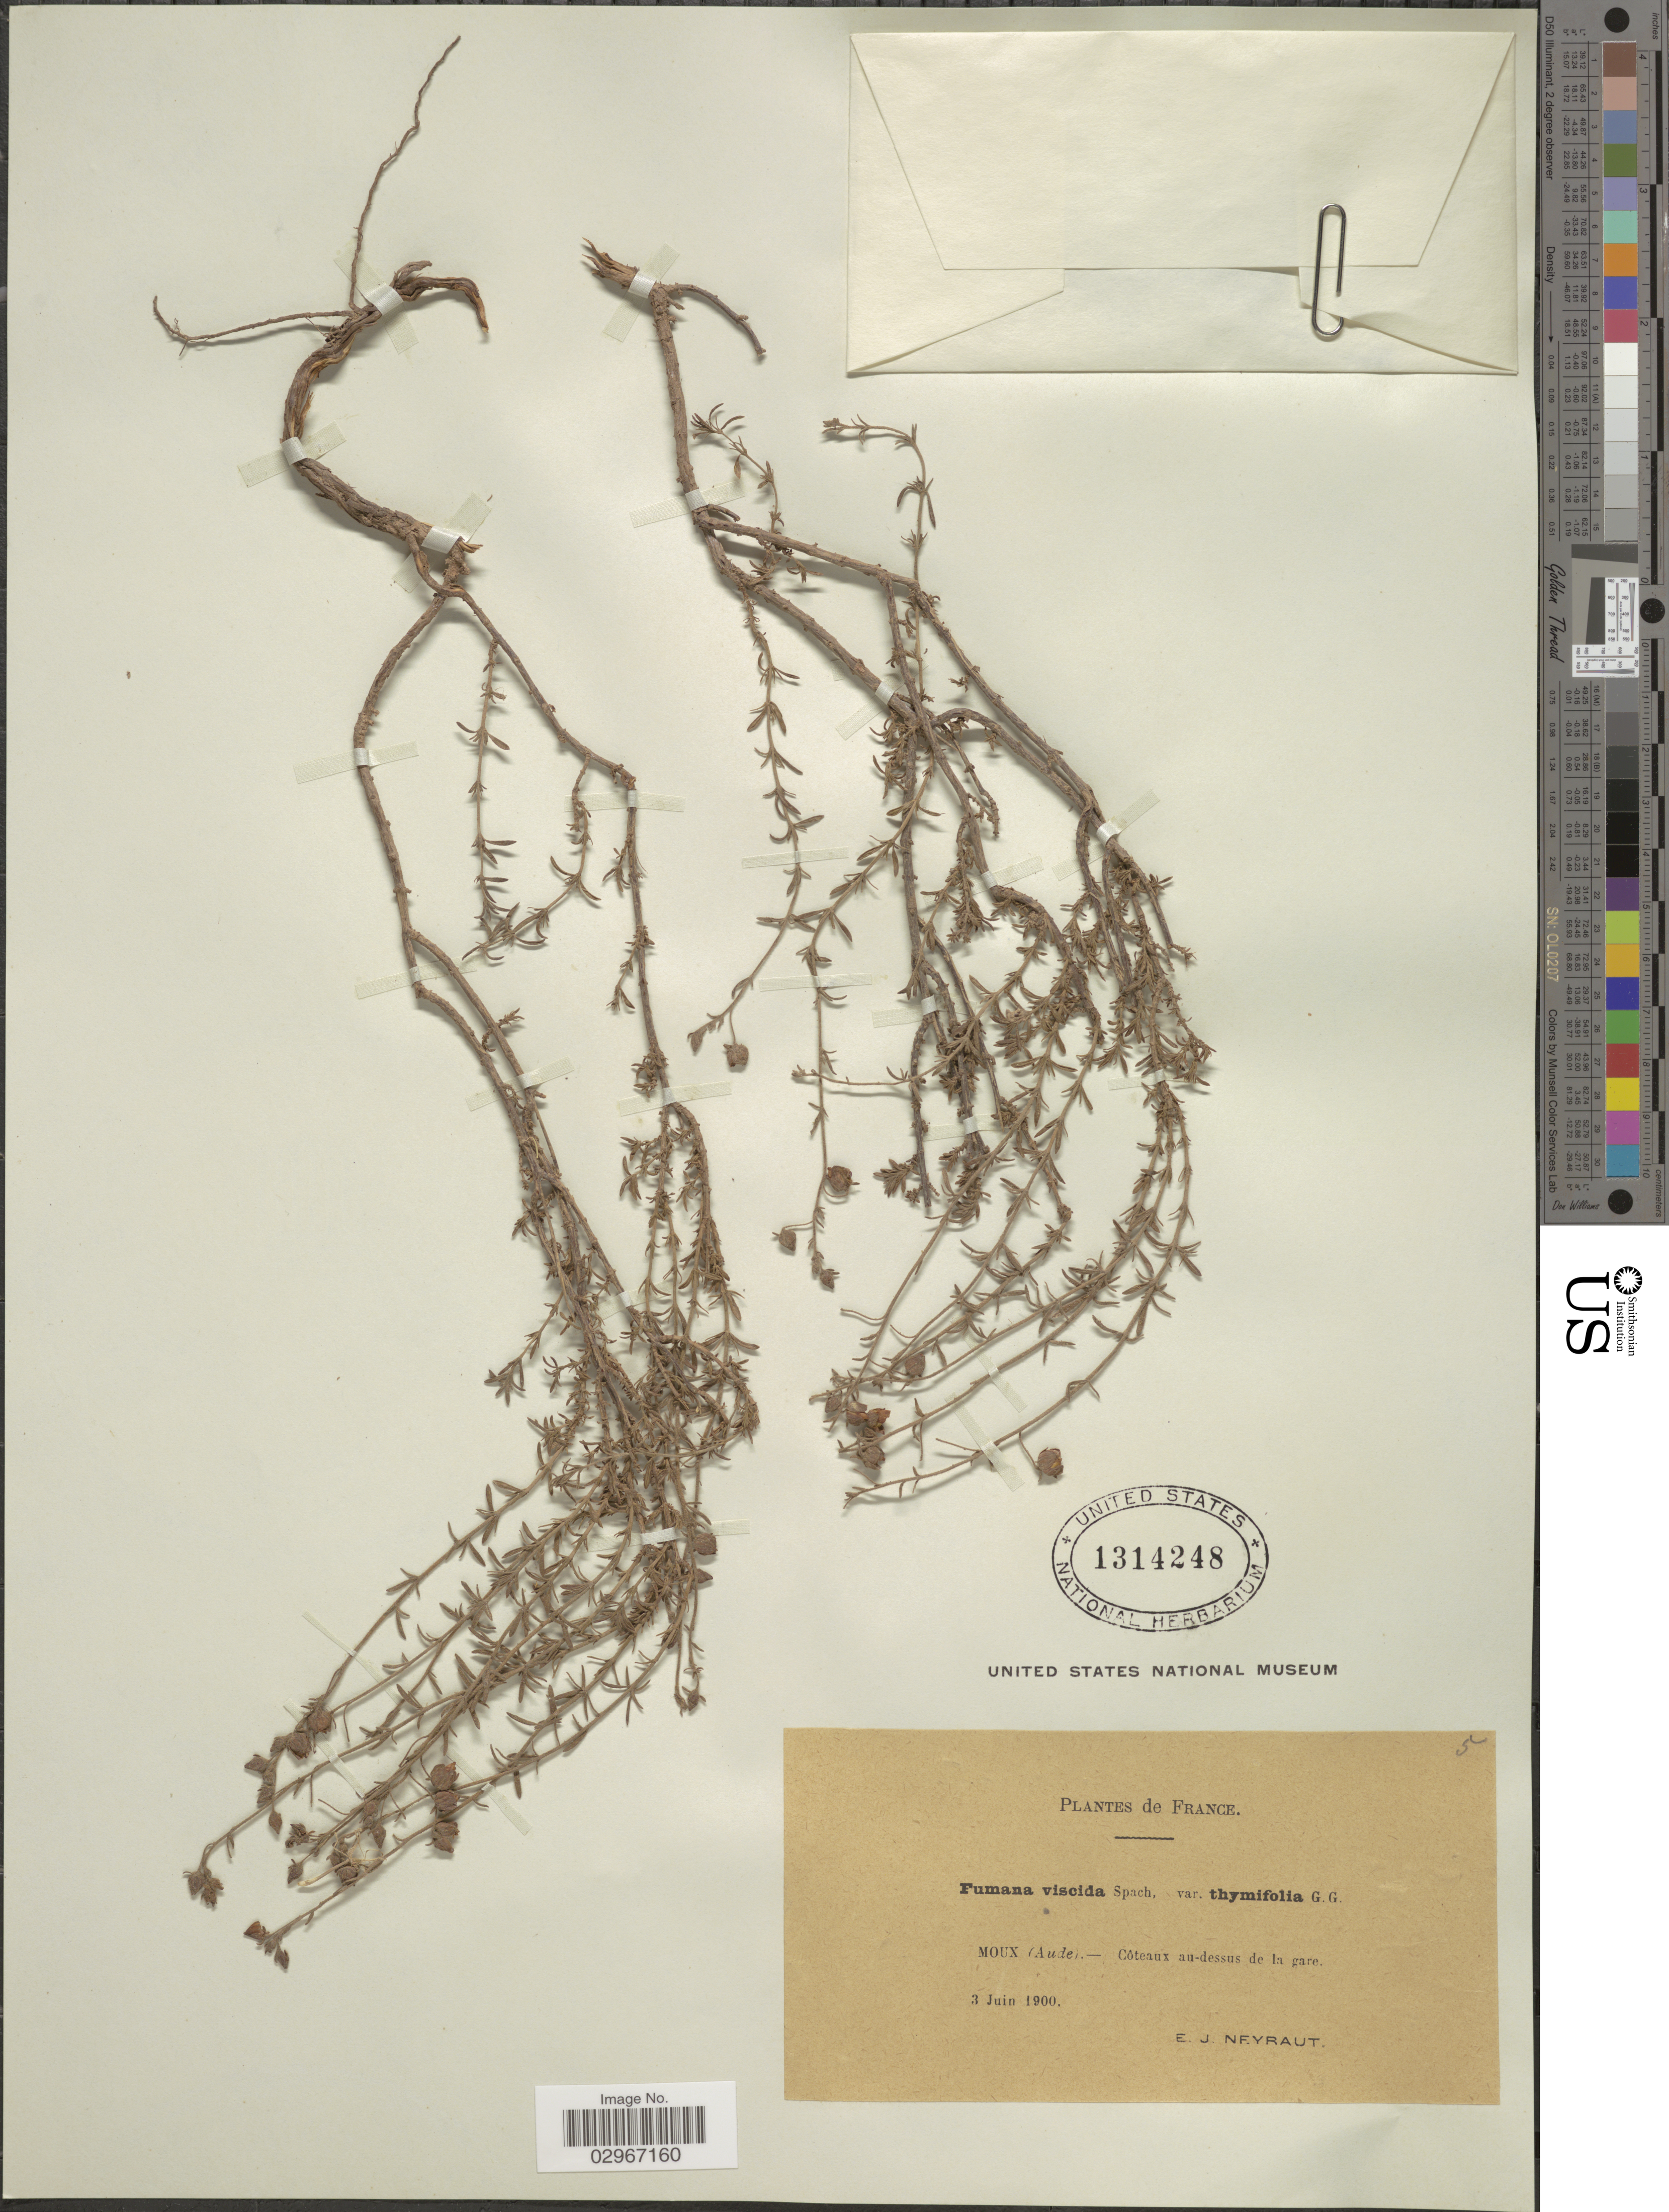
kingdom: Plantae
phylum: Tracheophyta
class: Magnoliopsida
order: Malvales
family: Cistaceae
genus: Helianthemum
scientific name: Helianthemum viscidum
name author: Pomel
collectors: E. Neyraut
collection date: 1900-06-03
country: France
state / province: Occitanie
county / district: Aude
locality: Moux (Aude). - Côteaux au-dessus de la gare.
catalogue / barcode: US 1314248